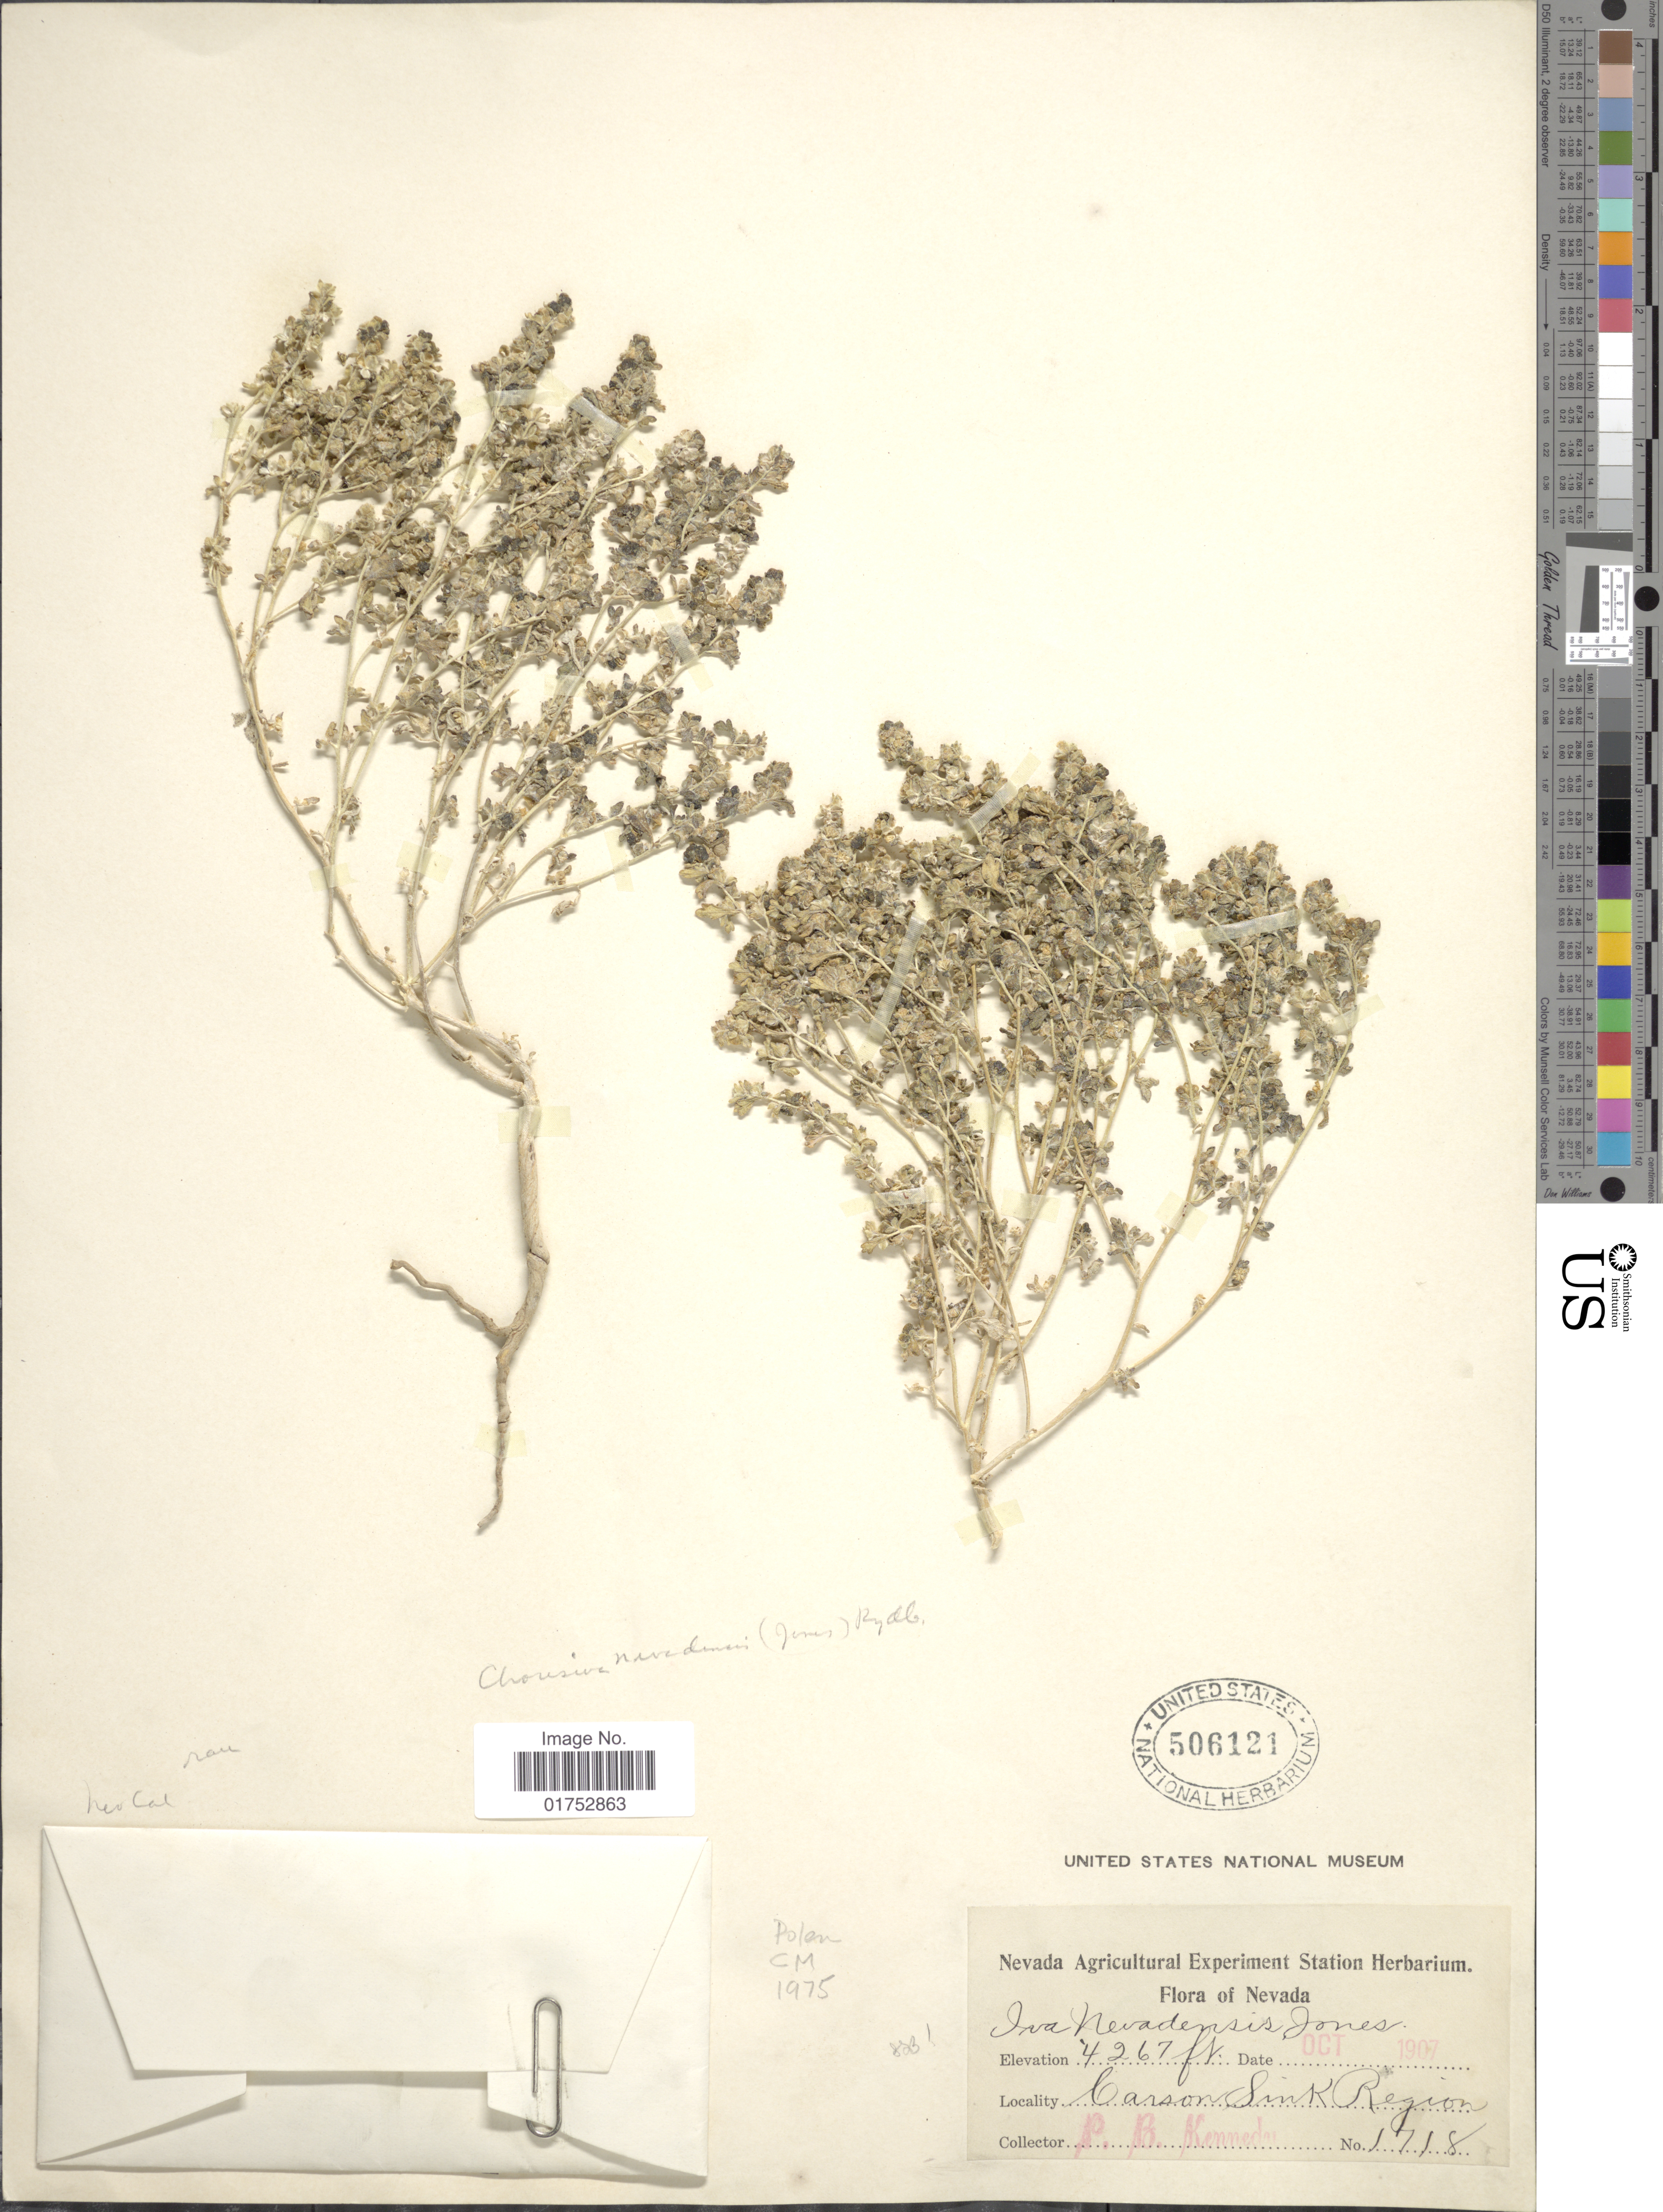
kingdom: Plantae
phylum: Tracheophyta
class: Magnoliopsida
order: Asterales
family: Asteraceae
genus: Iva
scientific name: Iva nevadensis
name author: M.E. Jones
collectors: P. B. Kennedy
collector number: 1718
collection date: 1907-10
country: United States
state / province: Nevada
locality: Carson Sink Region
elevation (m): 1301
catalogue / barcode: US 506121